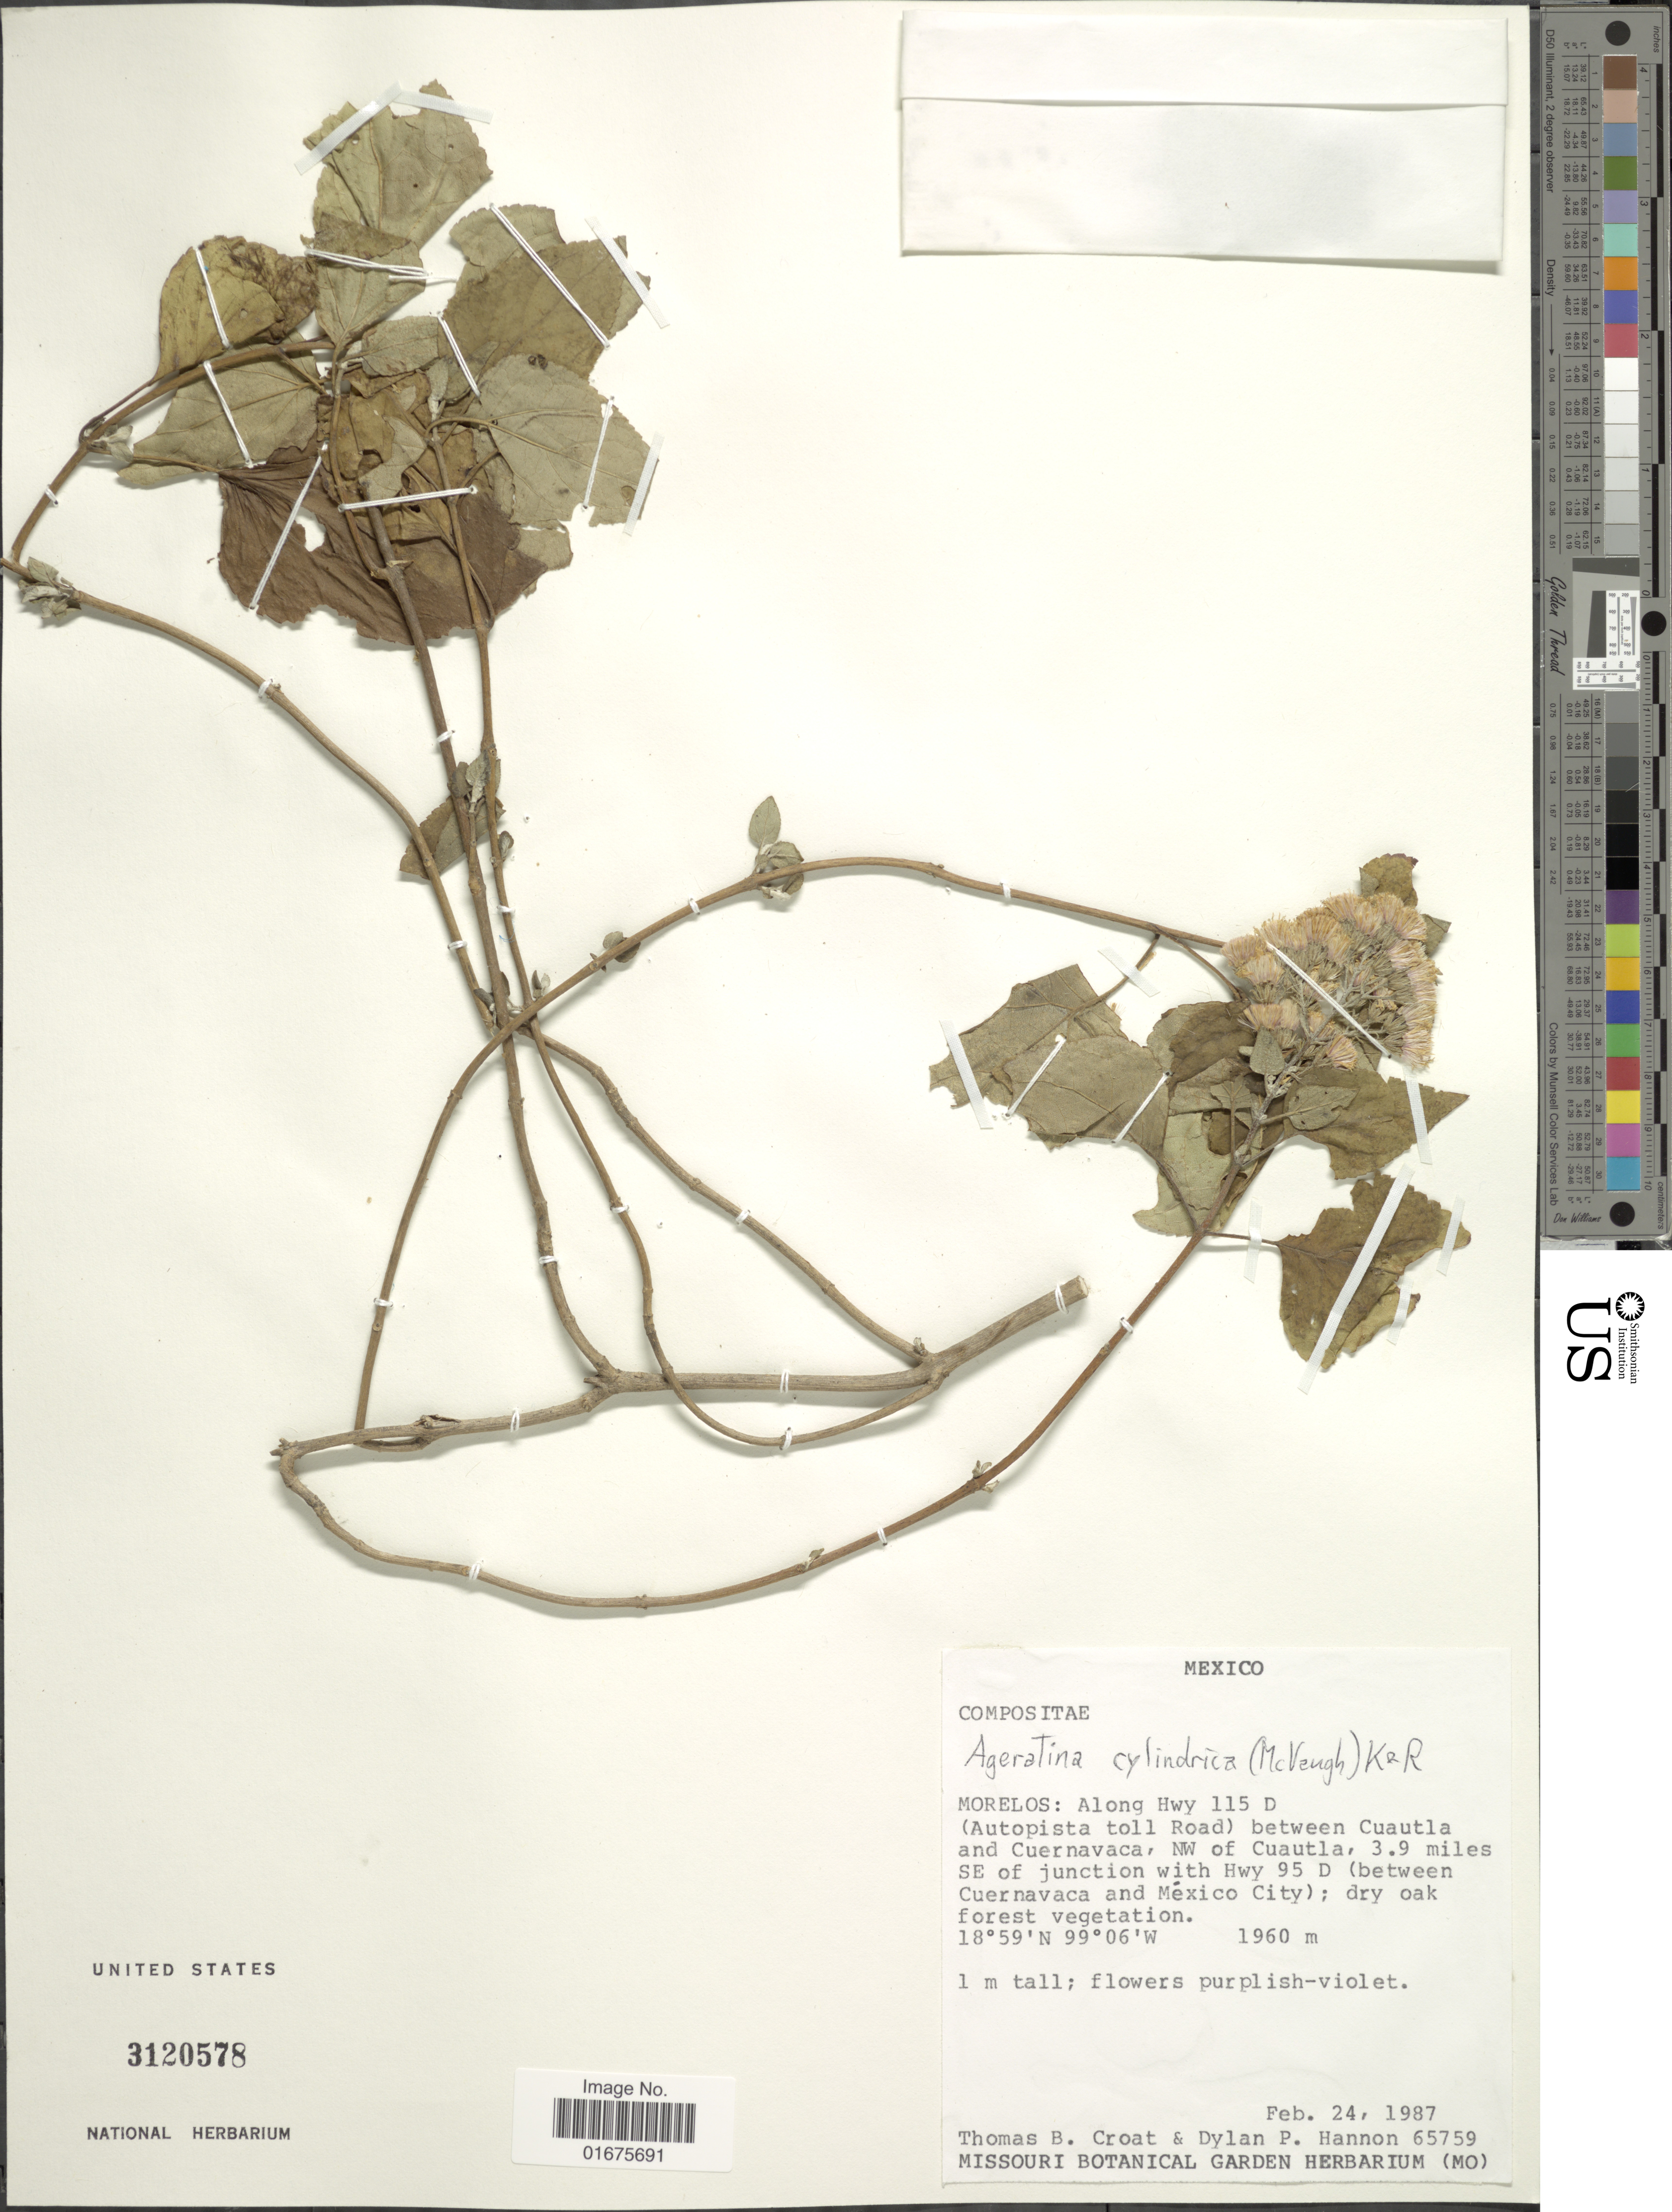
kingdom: Plantae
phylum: Tracheophyta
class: Magnoliopsida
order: Asterales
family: Asteraceae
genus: Ageratina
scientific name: Ageratina cylindrica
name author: (Mc Vaugh) R.M. King & H. Rob.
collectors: T. B. Croat & D. Hannon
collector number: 65759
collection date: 1987-02-24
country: Mexico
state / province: Morelos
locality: Along Hwy 115 D (Autopista toll Road) between Cuautla and Cuernavaca, NW of Cuautla, 3.9 miles SE of junction with Hwy 95 D (between Cuernavaca and Mexico City)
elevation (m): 1960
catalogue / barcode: US 3120578